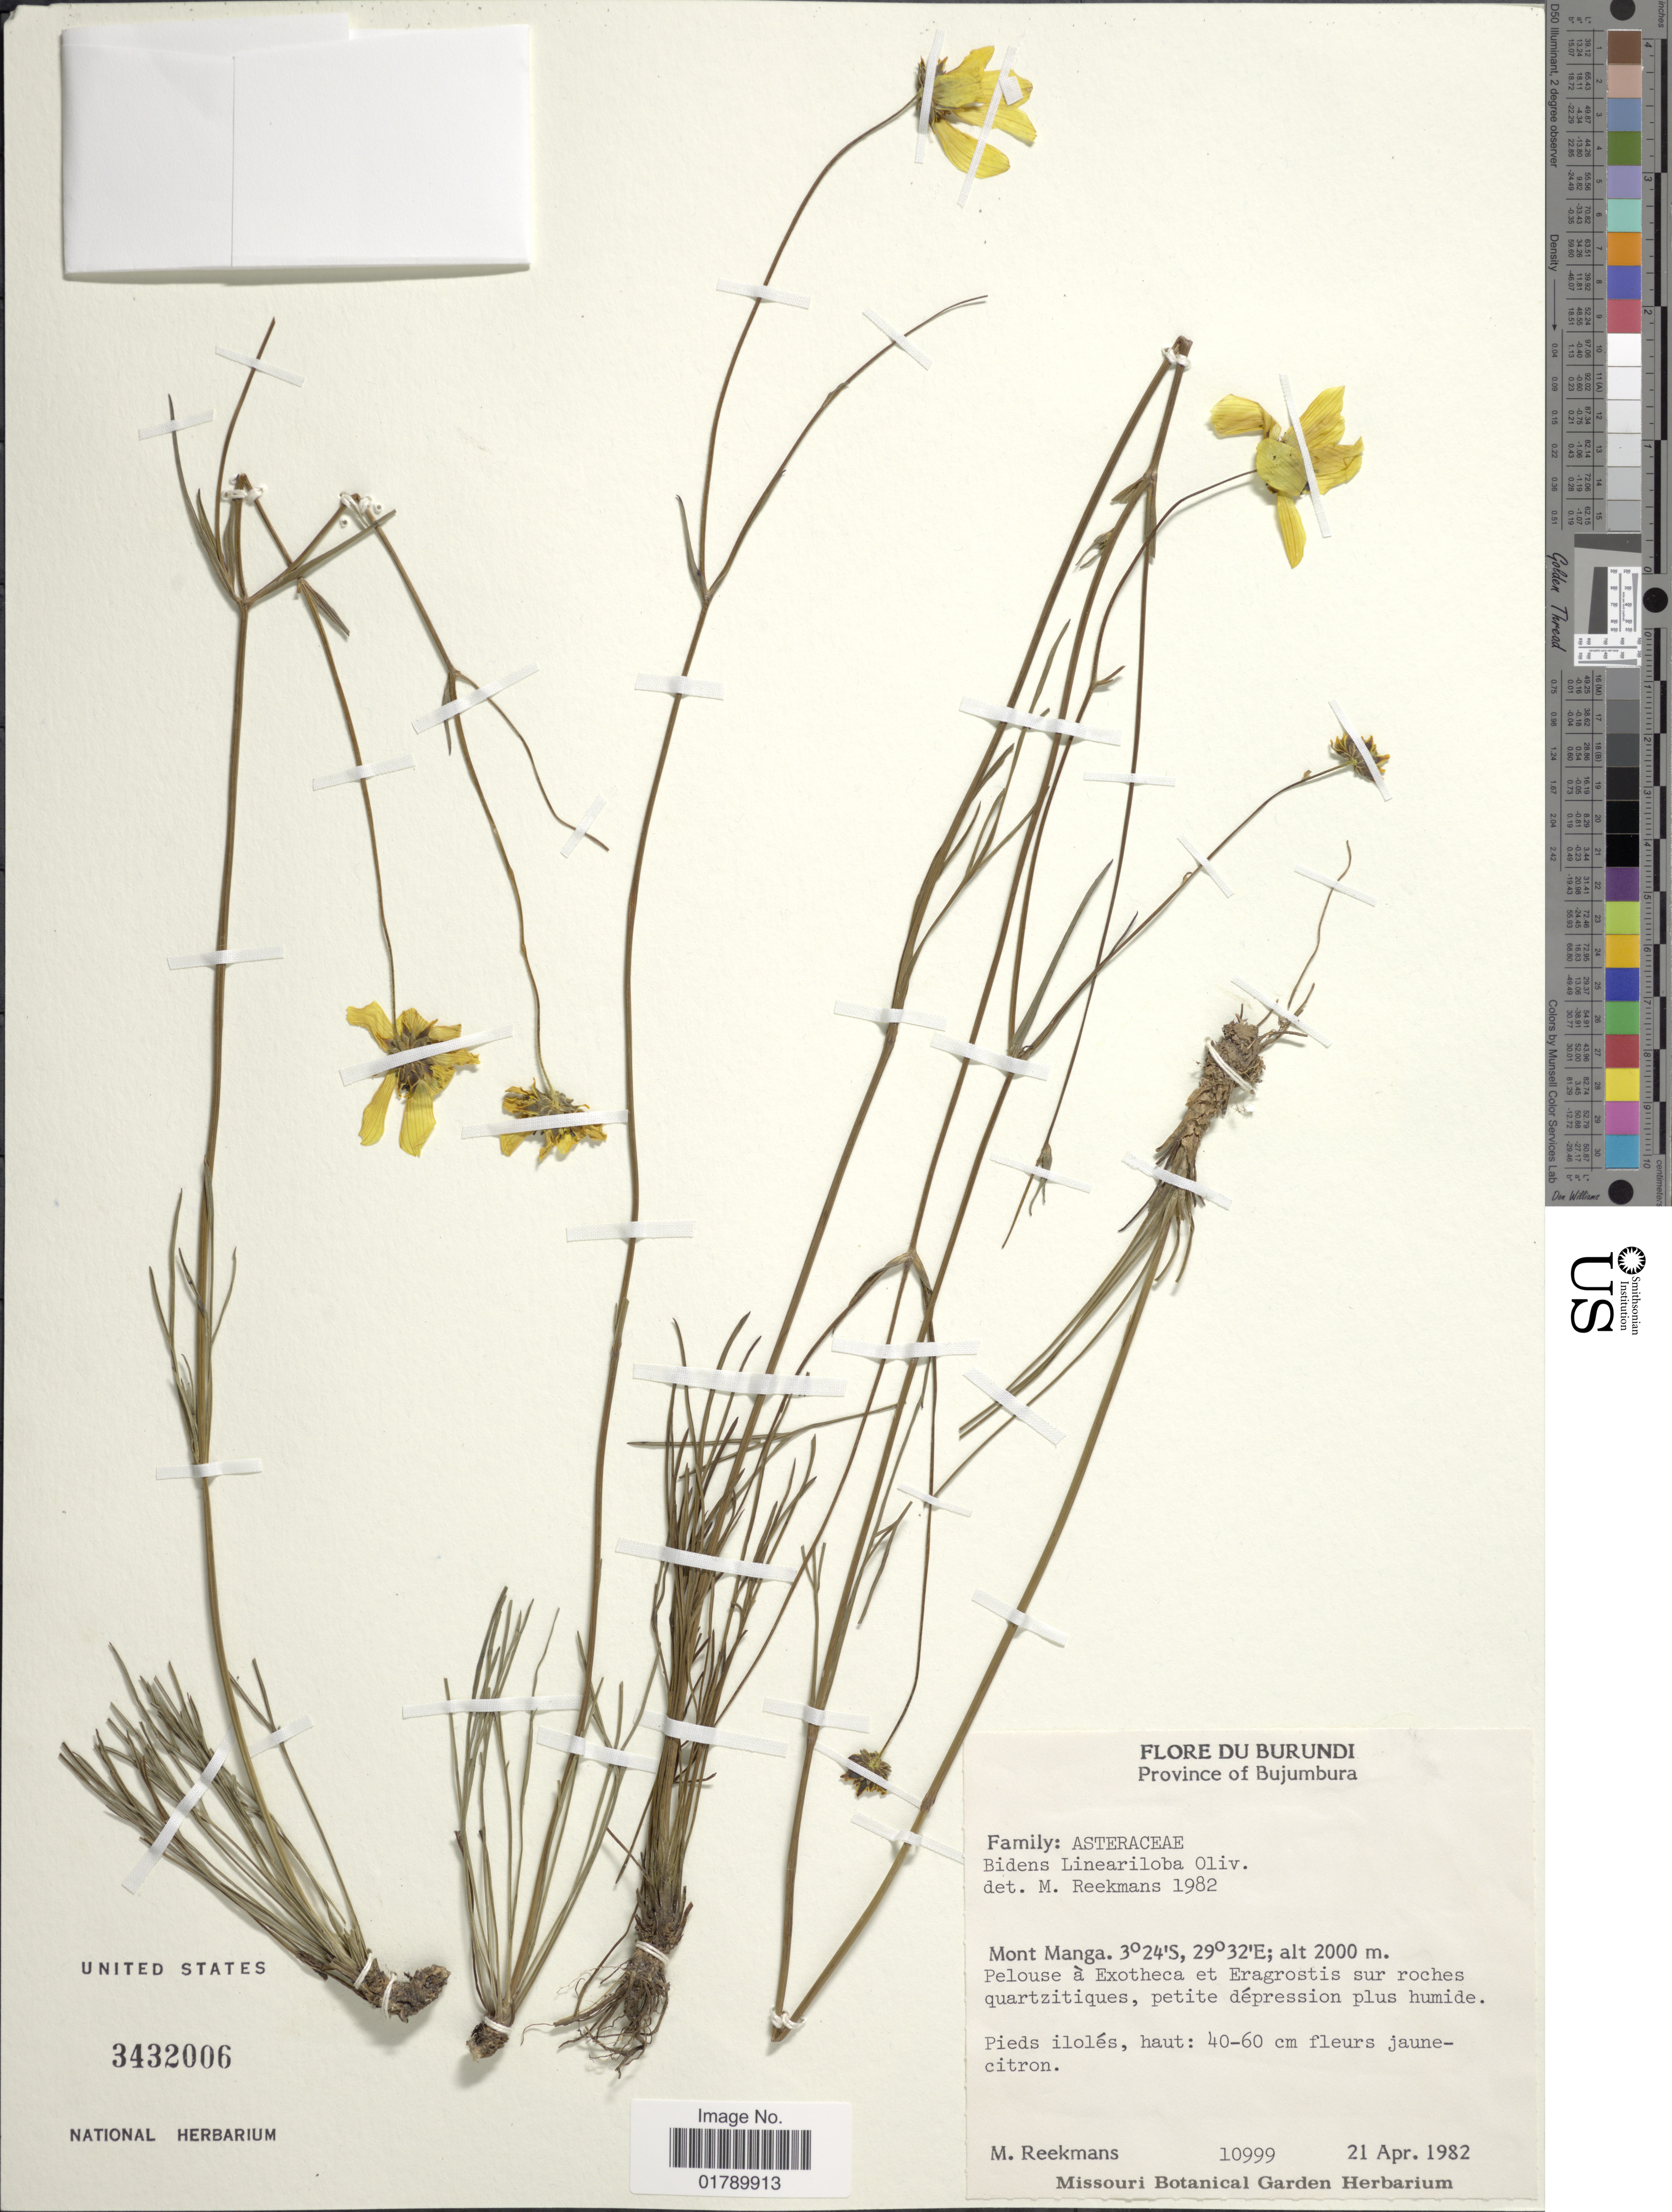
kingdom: Plantae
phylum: Tracheophyta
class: Magnoliopsida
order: Asterales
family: Asteraceae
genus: Bidens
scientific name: Bidens lineariloba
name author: Oliv.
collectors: M. Reekmans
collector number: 10999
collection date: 1982-04-21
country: Burundi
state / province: Bujumura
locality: Province of Bujumura. Mont Manga. pelouse a Exotheca et Eragrostis sur roches quartzitiques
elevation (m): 20000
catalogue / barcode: US 3432006